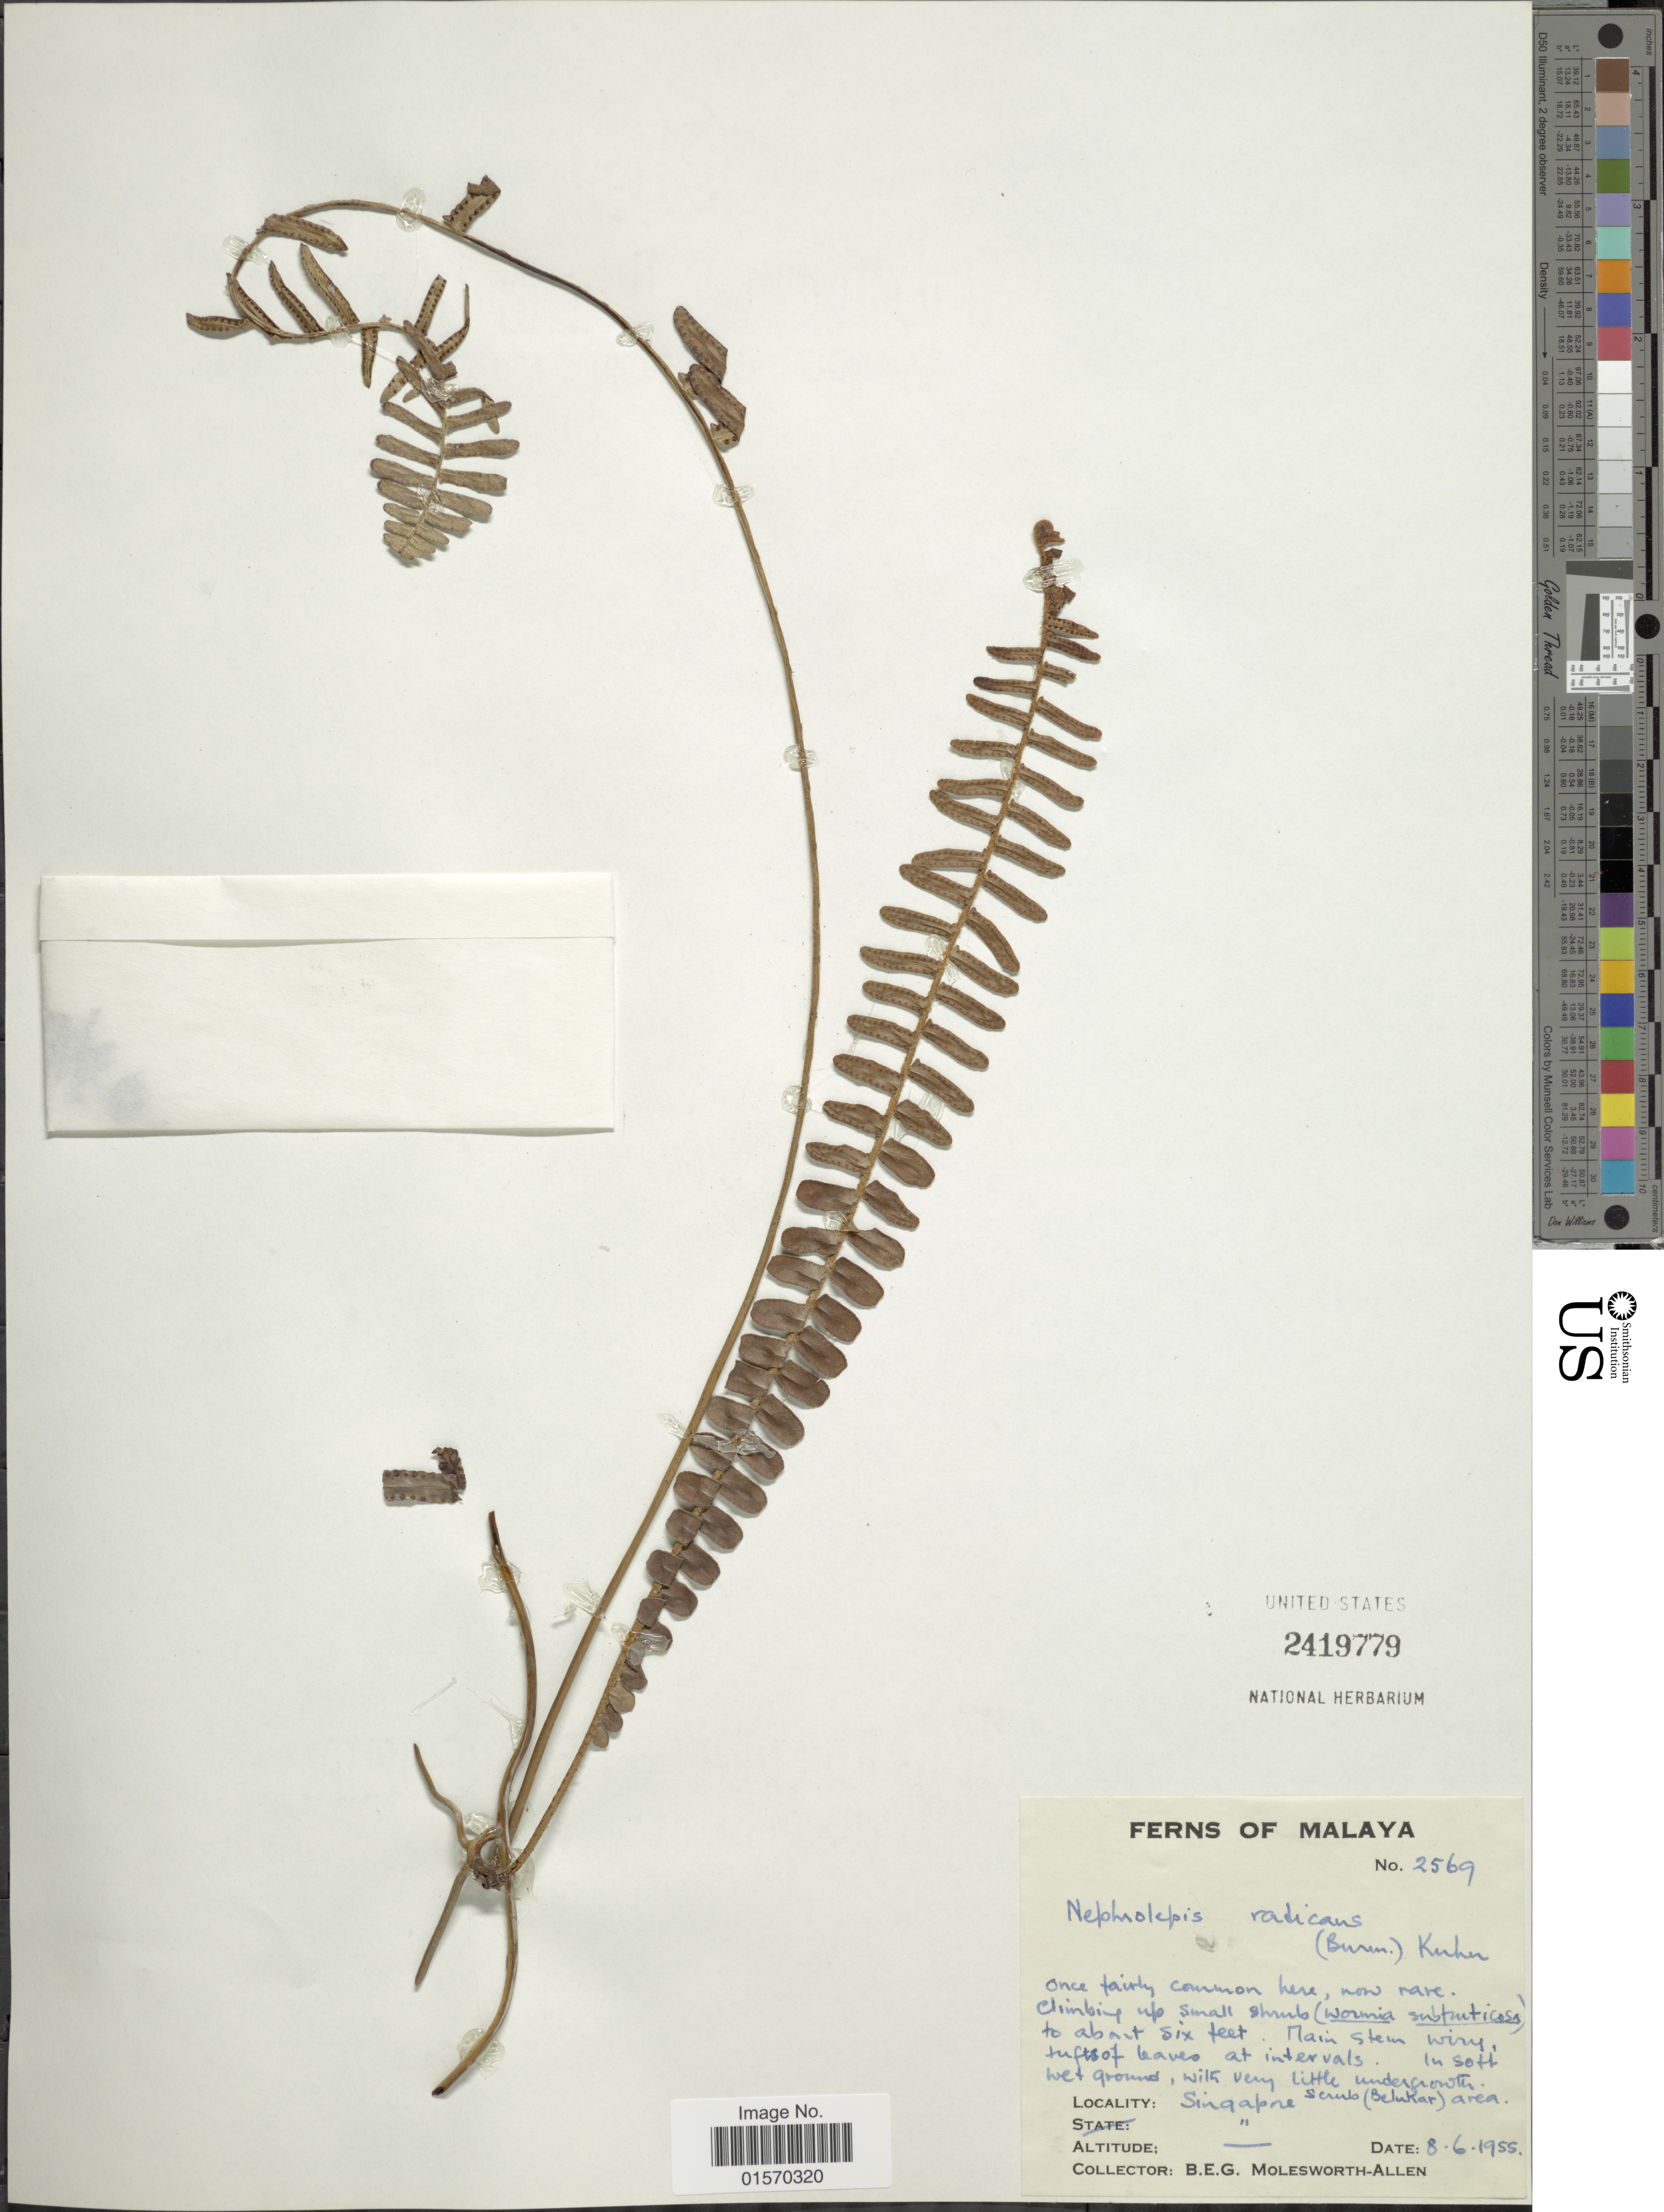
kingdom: Plantae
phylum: Tracheophyta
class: Polypodiopsida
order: Polypodiales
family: Nephrolepidaceae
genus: Nephrolepis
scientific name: Nephrolepis radicans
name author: (Burm.) Kuhn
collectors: B. E. G. Molesworth-Allen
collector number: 2569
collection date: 1955-06-08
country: Singapore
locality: Malaya. Serub (Beluhar) area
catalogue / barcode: US 2419779